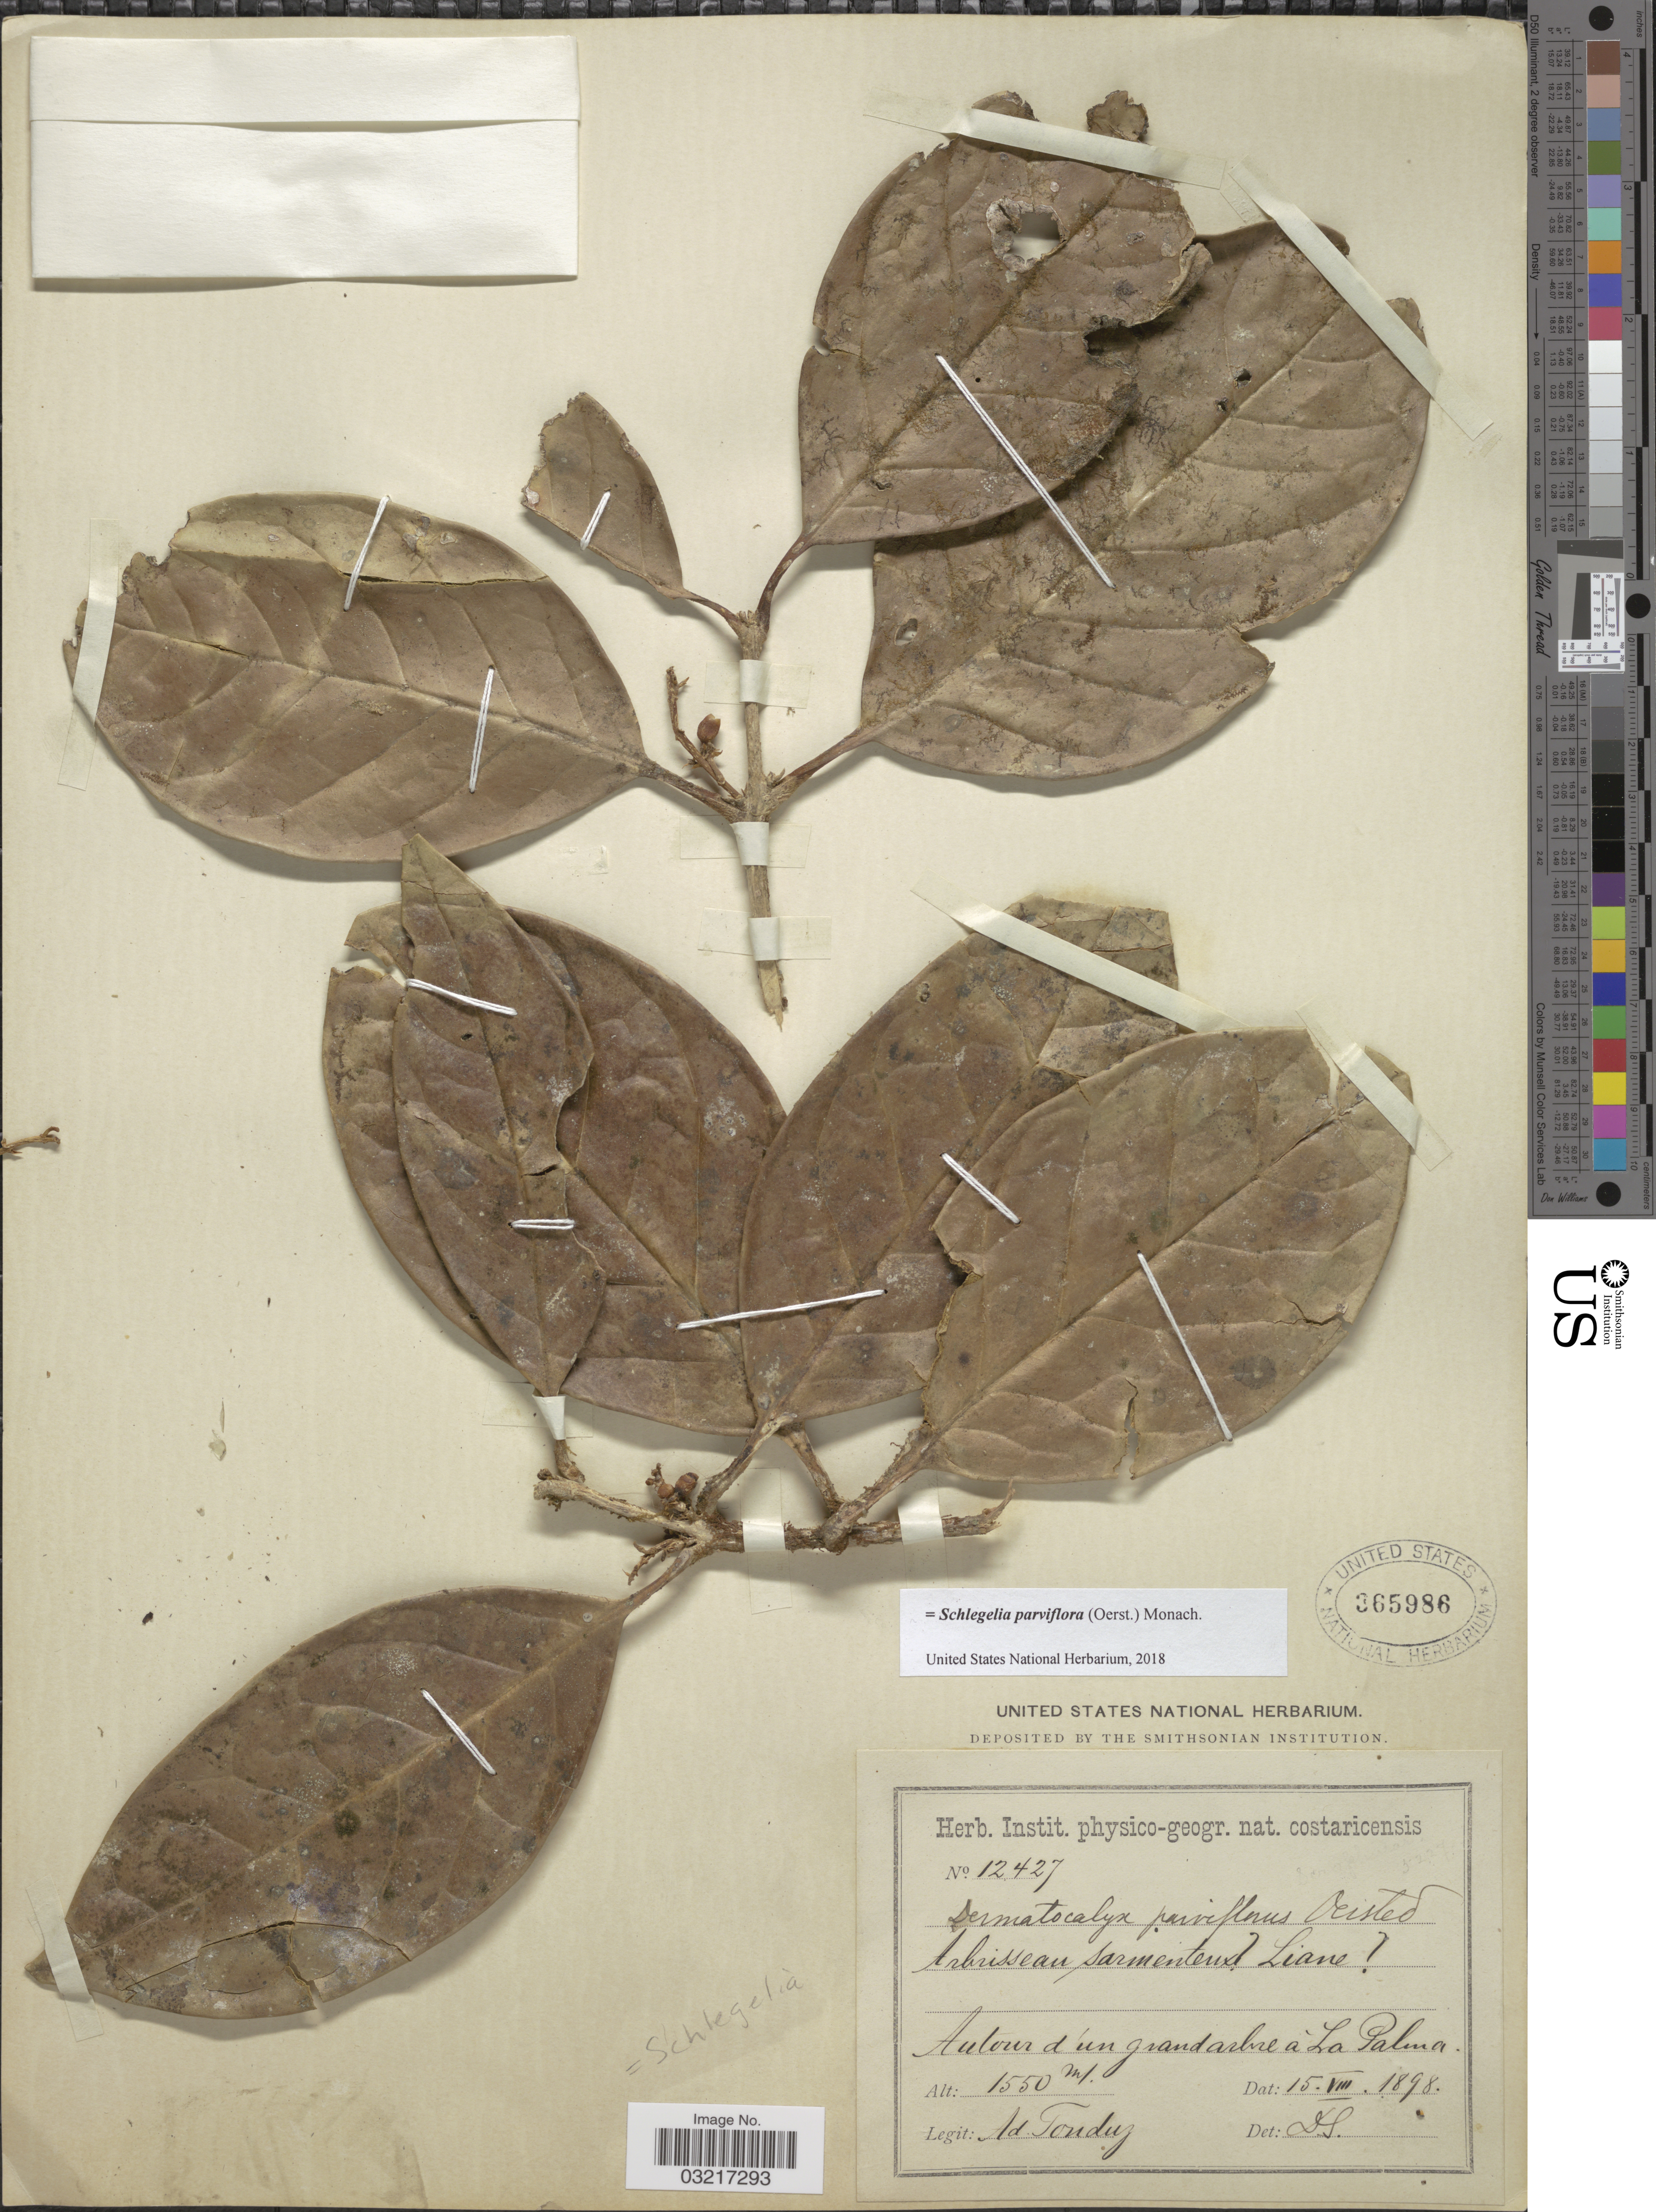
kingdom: Plantae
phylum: Tracheophyta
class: Magnoliopsida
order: Lamiales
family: Schlegeliaceae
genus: Schlegelia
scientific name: Schlegelia parviflora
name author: (Oerst.) Monach.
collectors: A. Tonduz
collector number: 12427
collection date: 1898-08-15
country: Costa Rica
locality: Autour d'un grand arbre á La Palma.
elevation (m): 1550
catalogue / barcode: US 365986